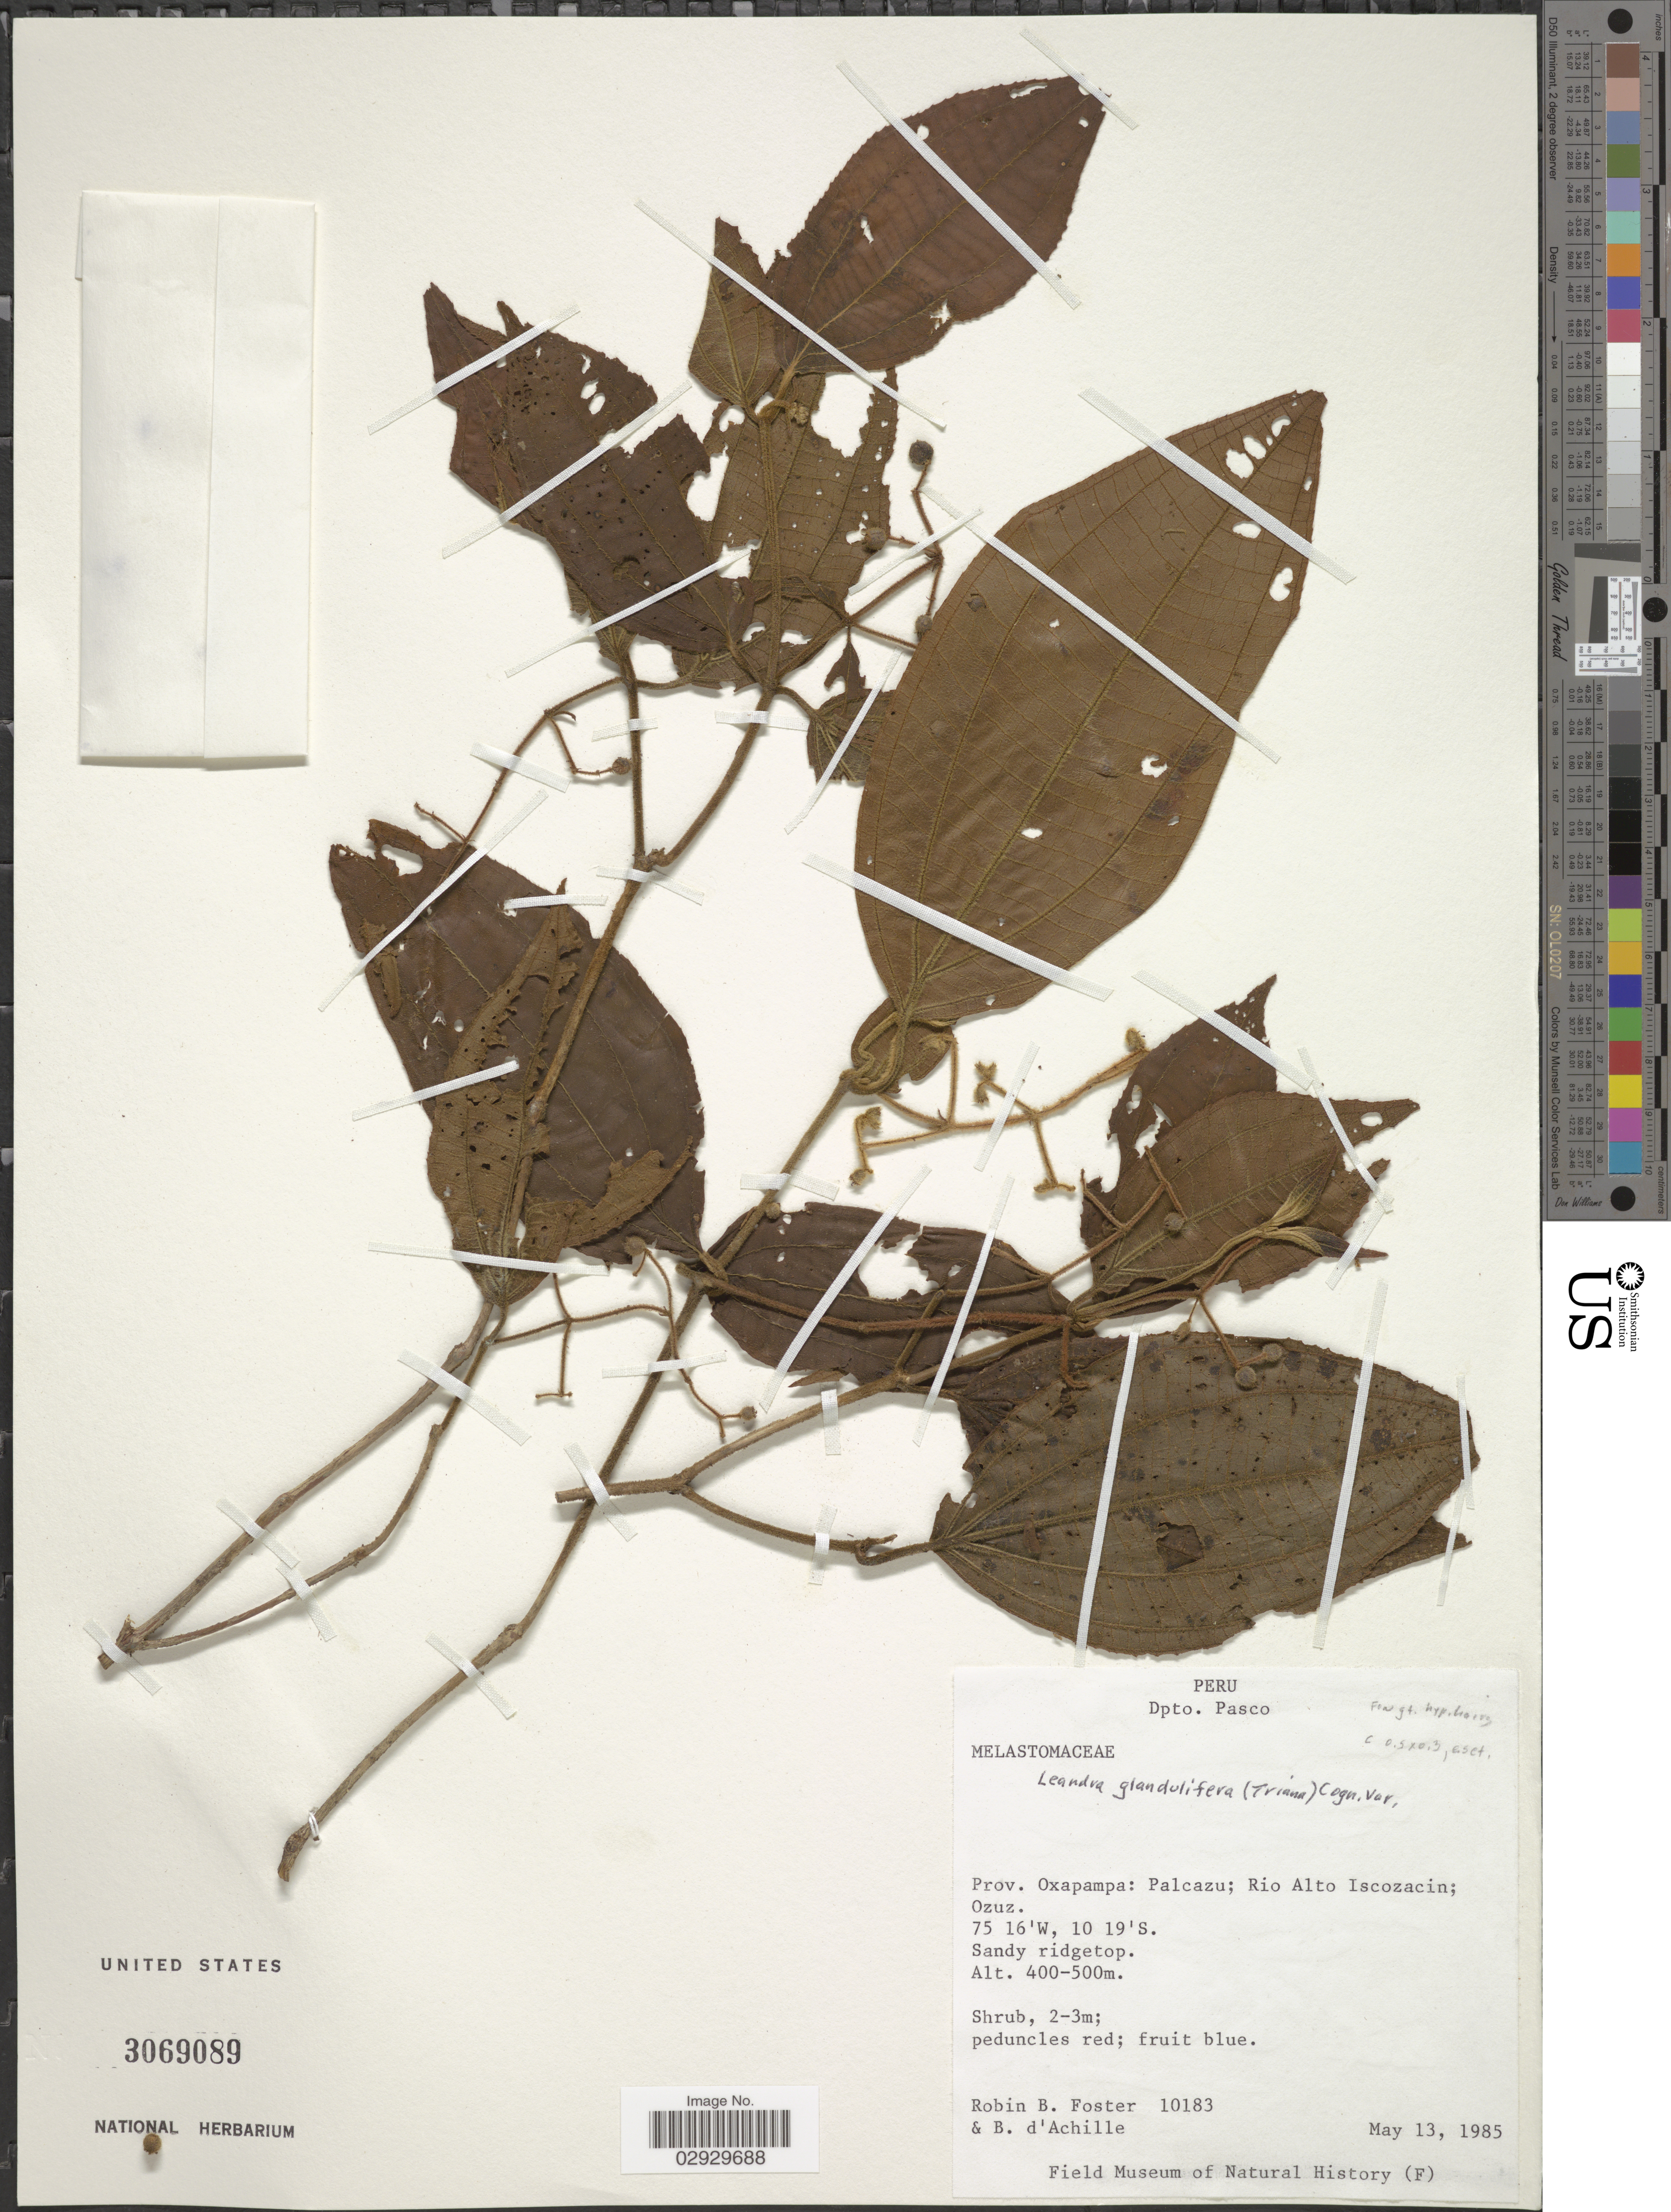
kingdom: Plantae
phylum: Tracheophyta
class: Magnoliopsida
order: Myrtales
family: Melastomataceae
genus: Leandra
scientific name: Leandra glandulifera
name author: (Triana) Cogn.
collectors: R. B. Foster & B. d'Achille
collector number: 10183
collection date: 1985-05-13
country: Peru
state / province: Pasco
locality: Dpto. Pasco, Prov. Oxapampa: Palcazu; Rio Alto Iscozacin; Ozuz.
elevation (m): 400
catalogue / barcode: US 3069089